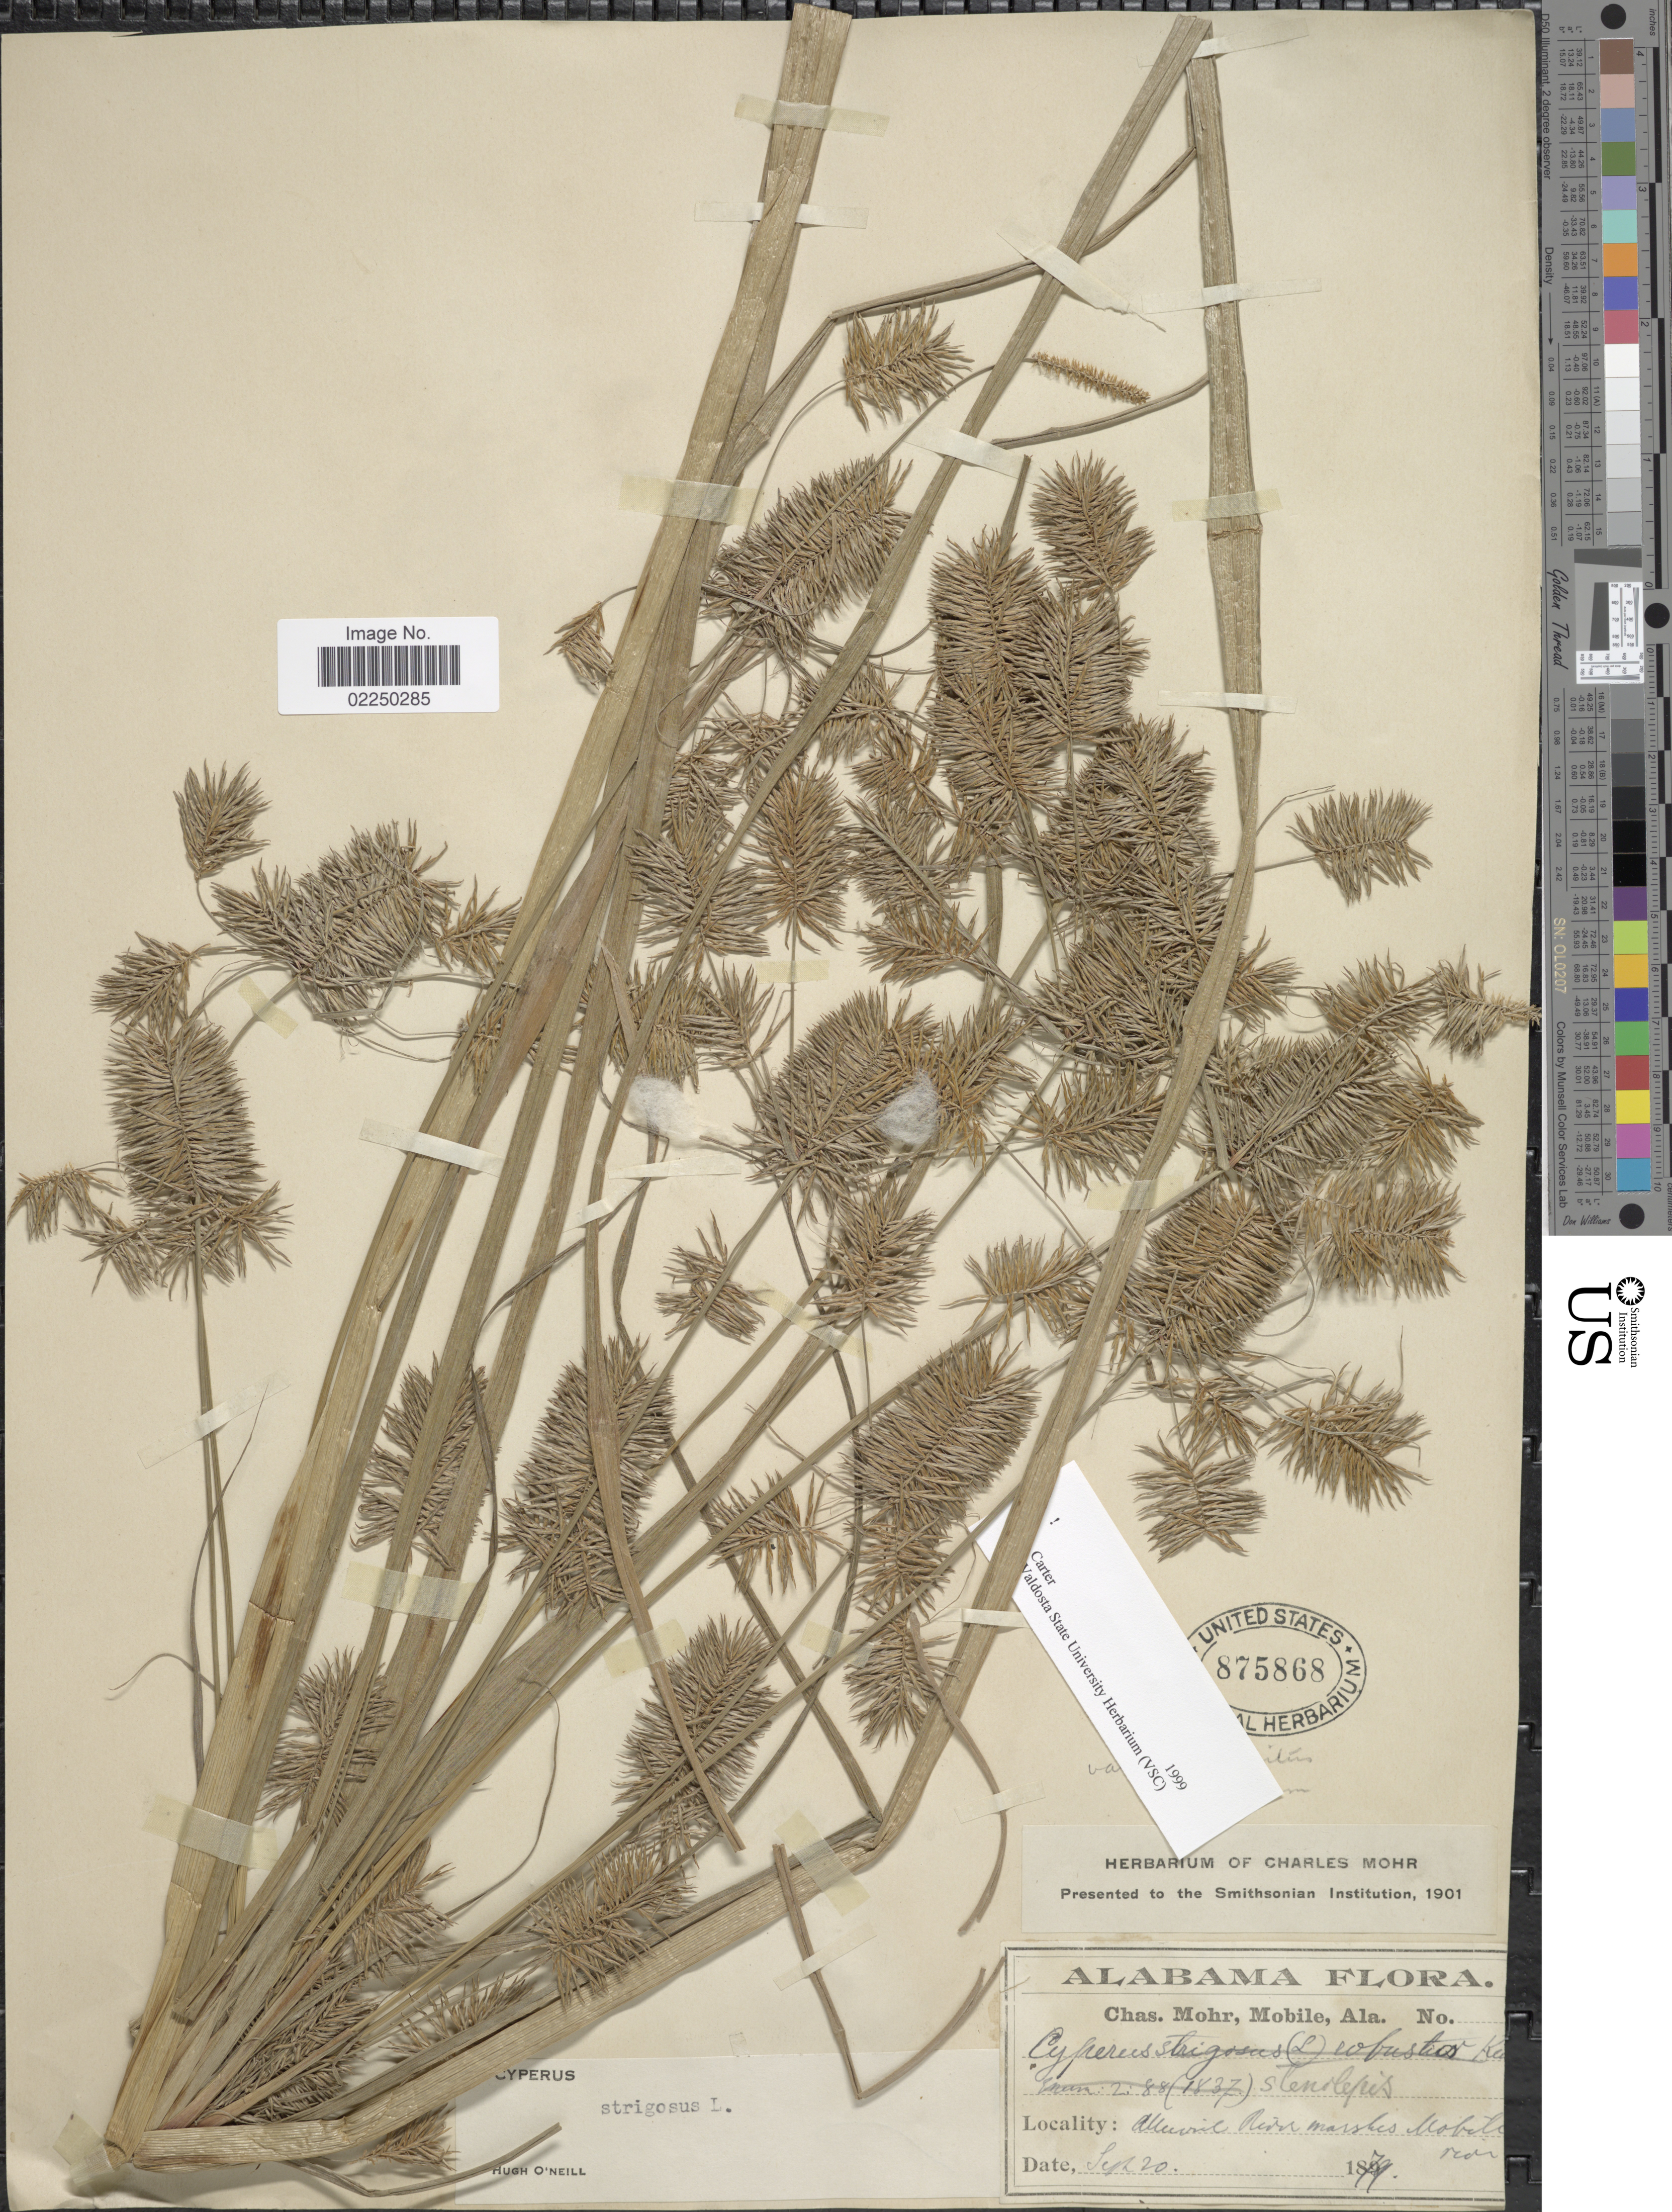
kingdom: Plantae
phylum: Tracheophyta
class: Liliopsida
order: Poales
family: Cyperaceae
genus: Cyperus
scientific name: Cyperus strigosus L.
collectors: Mohr, C. T. (herbarium)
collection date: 1879-09-20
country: United States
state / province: Alabama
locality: Alluvial River marshes Mobile river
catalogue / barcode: US 875868